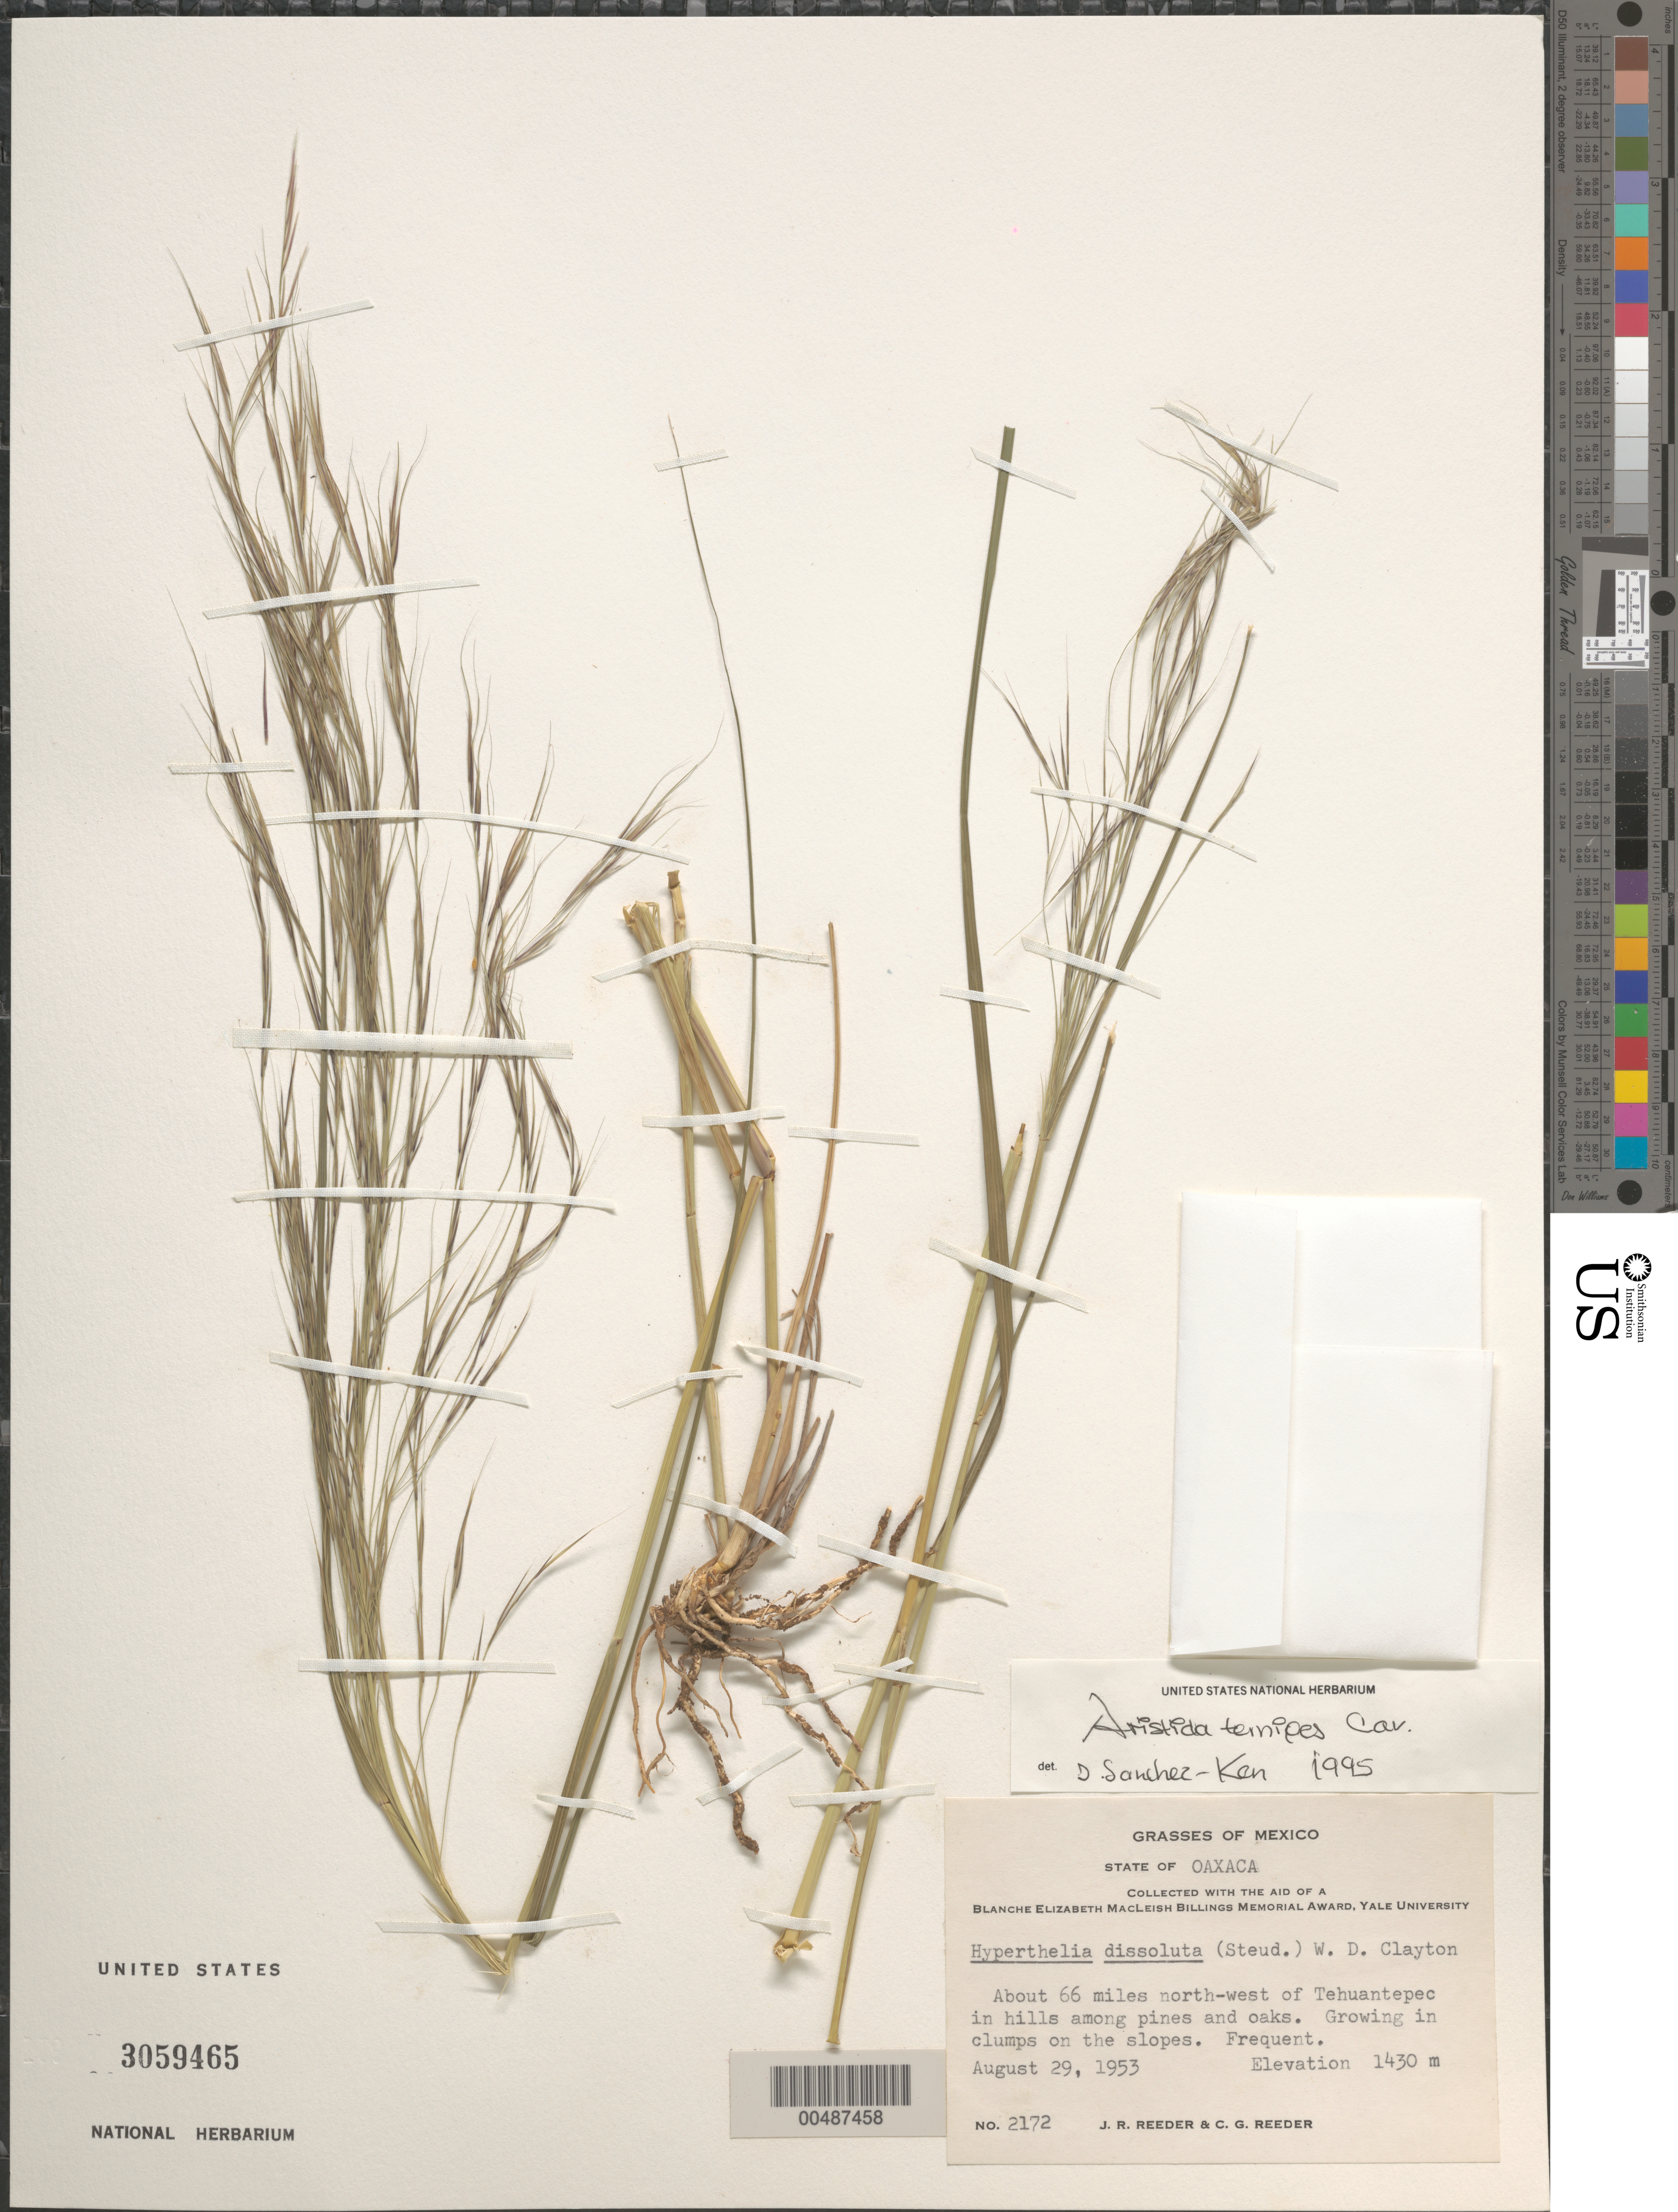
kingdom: Plantae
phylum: Tracheophyta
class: Liliopsida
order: Poales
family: Poaceae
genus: Aristida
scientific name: Aristida ternipes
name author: Cav.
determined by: Sanchez-Ken, J. G.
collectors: J. R. Reeder & C. G. Reeder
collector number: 2172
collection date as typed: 29 Aug 1953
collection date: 1953-08-29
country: Mexico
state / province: Oaxaca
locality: About 66 mi NW of Tehuantepec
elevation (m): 1430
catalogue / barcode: US 3059465